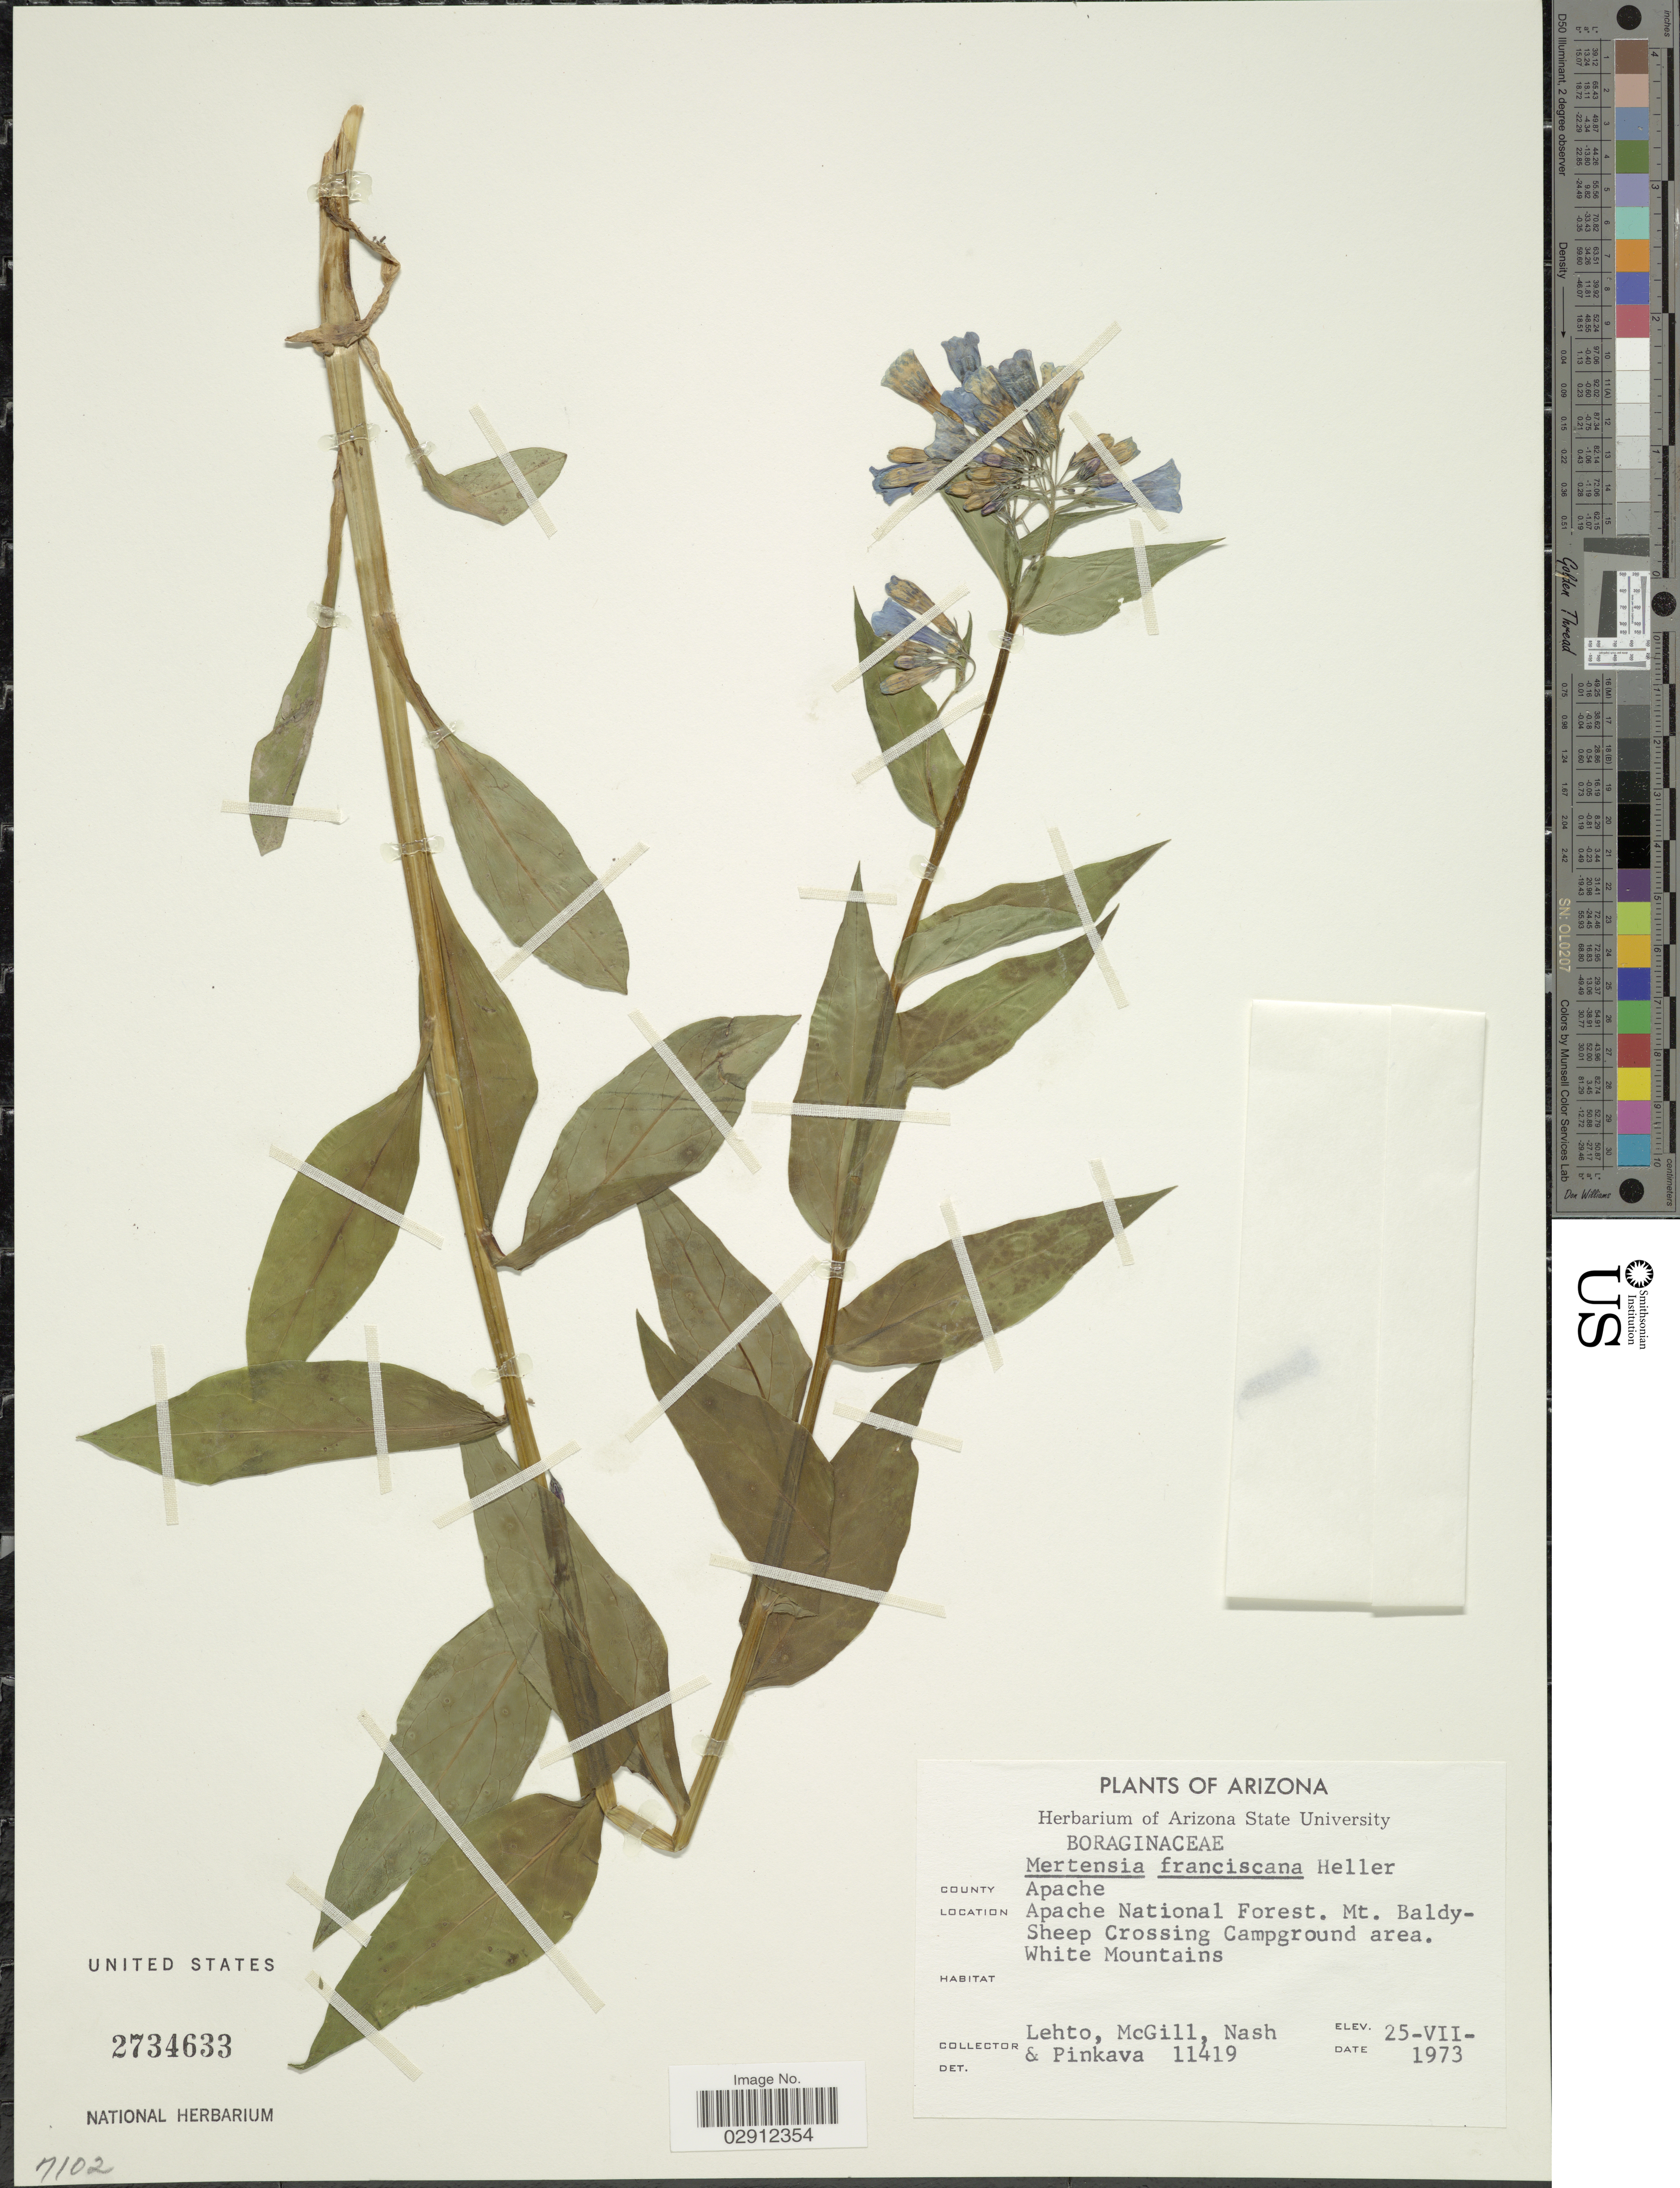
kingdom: Plantae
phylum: Tracheophyta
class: Magnoliopsida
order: Boraginales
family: Boraginaceae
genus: Mertensia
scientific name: Mertensia franciscana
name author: A. Heller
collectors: -. Lehto, -. McGill, -- Nash & -. Pinkava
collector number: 11419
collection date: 1973-07-25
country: United States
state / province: Arizona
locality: County Apache. Apache National Forest. Mt. Baldy-Sheep Crossing Campground area. White Mountains.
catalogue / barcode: US 2734633